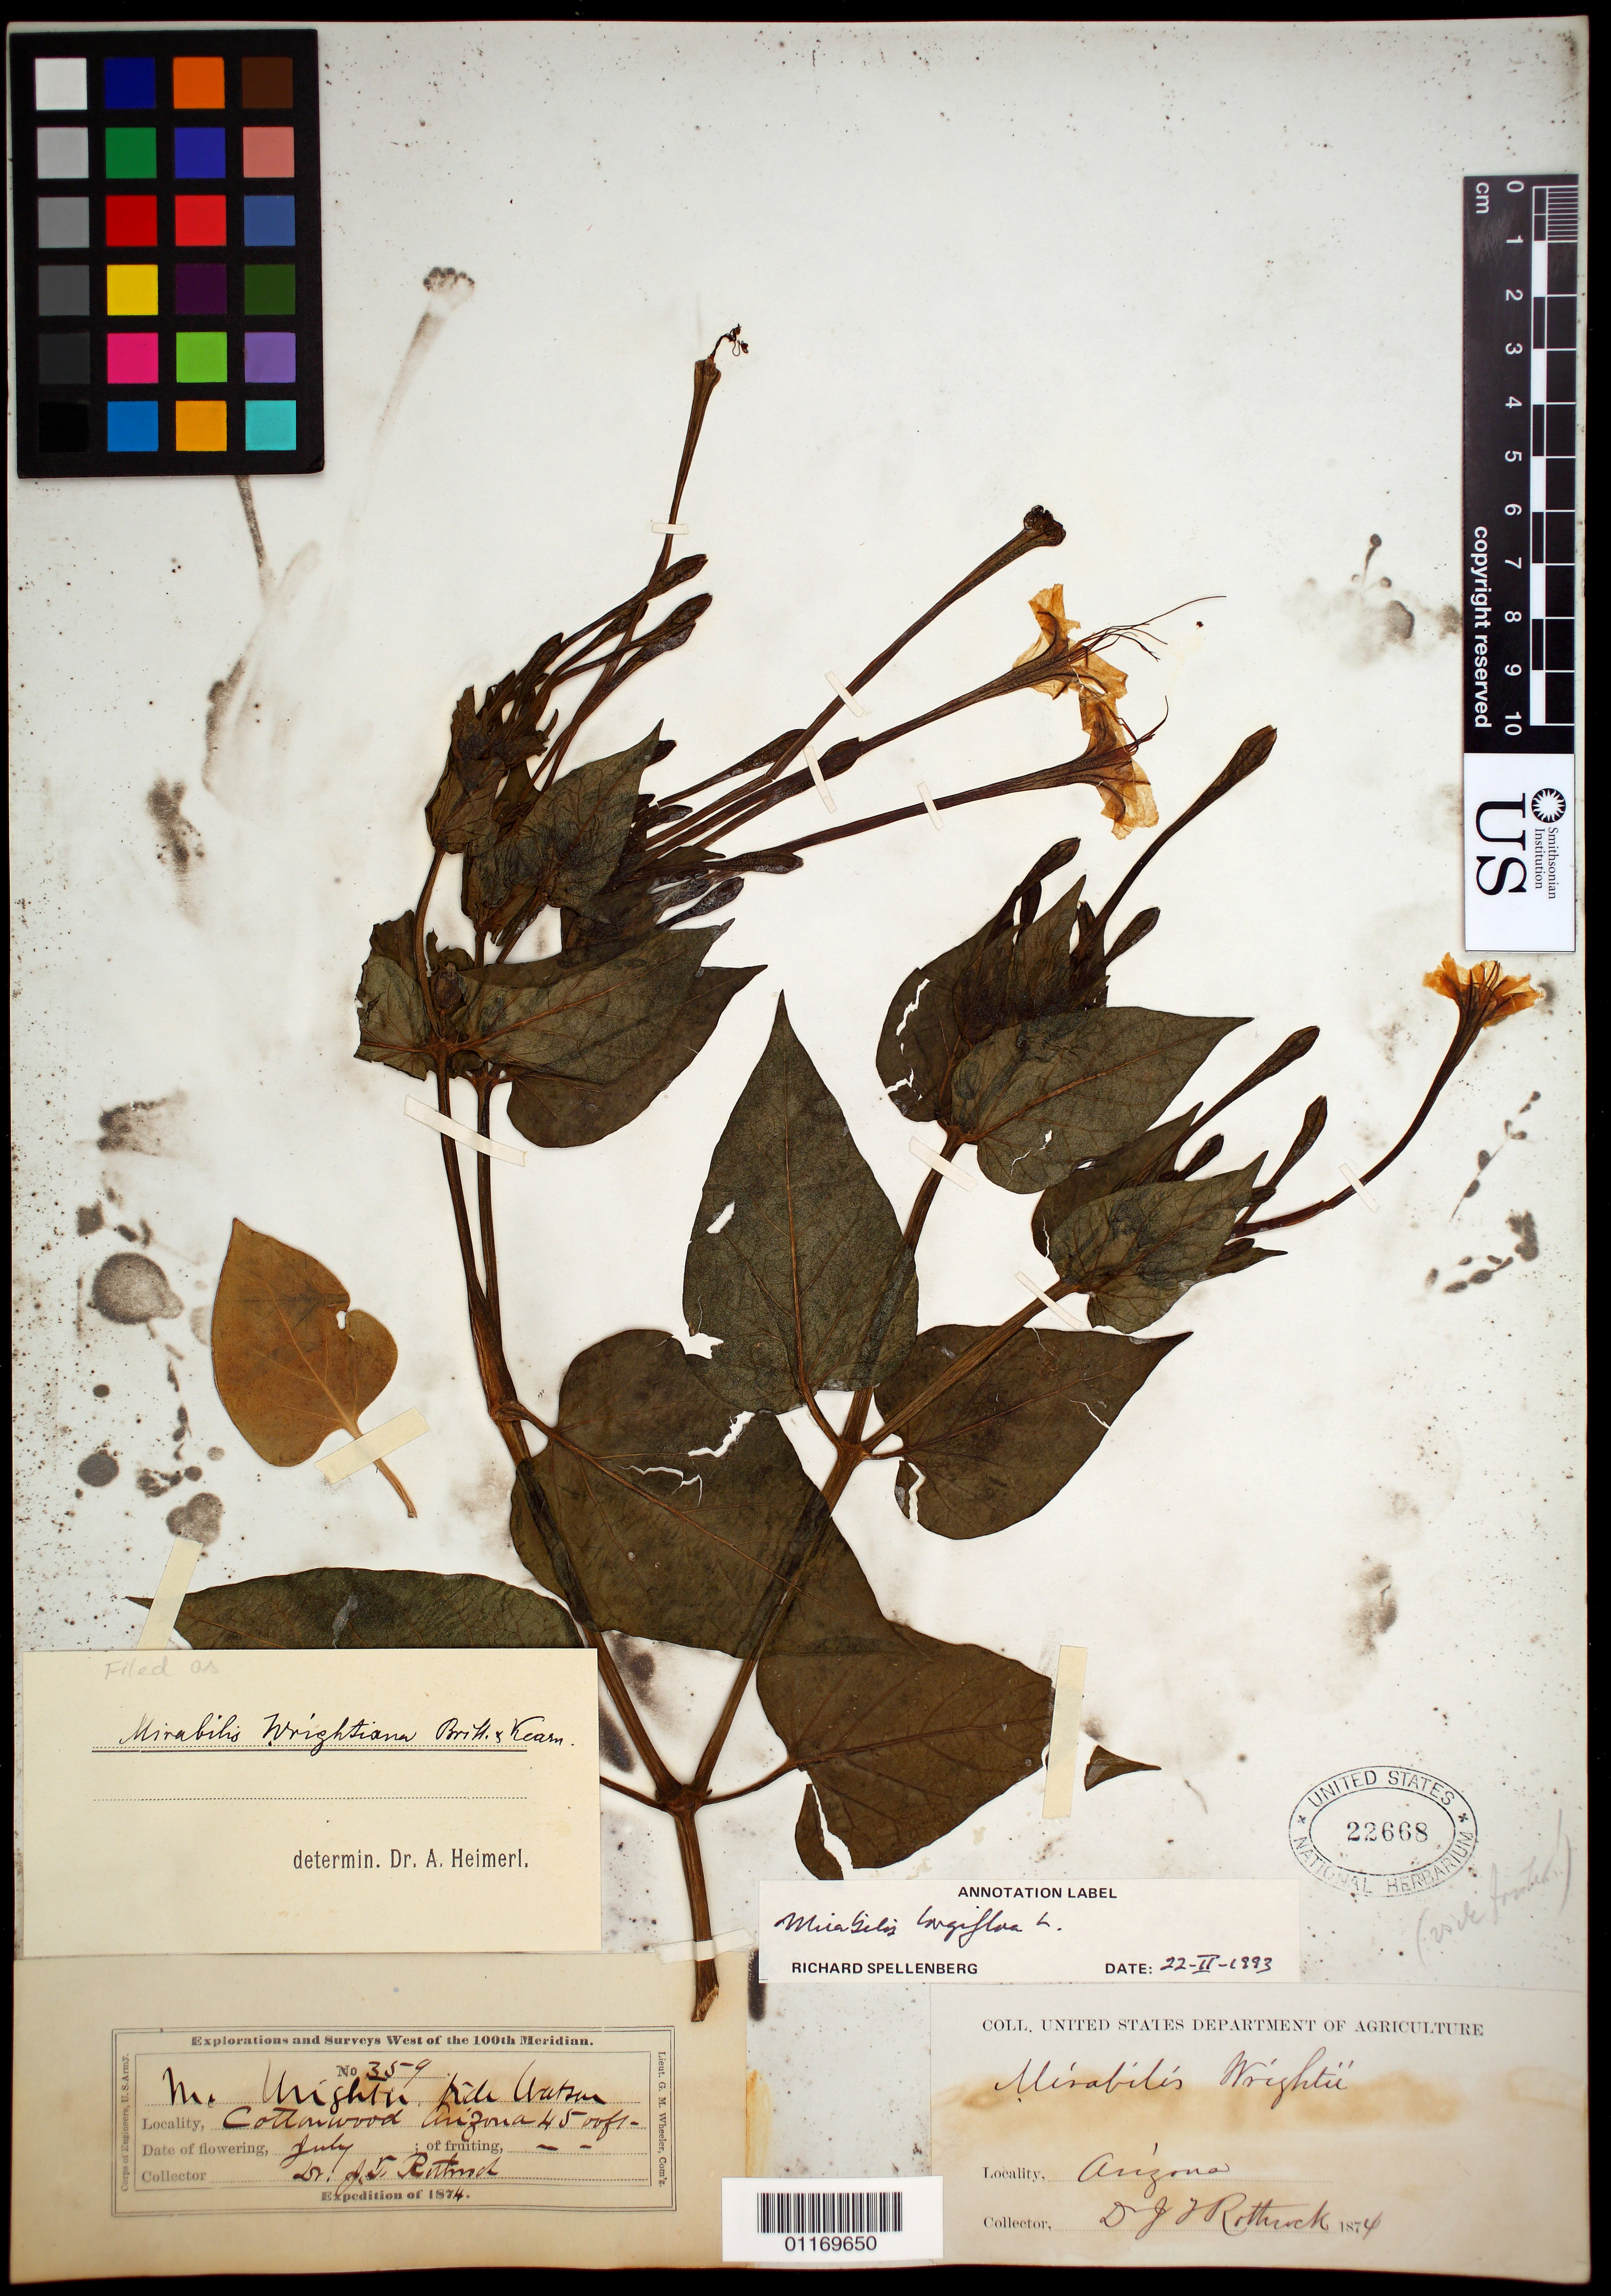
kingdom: Plantae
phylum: Tracheophyta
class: Magnoliopsida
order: Caryophyllales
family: Nyctaginaceae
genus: Mirabilis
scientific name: Mirabilis wrightiana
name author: A. Gray & Britton ex Kearney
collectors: J. T. Rothrock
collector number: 359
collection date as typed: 1874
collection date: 1874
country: United States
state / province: Arizona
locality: Cottonwood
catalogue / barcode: US 2668